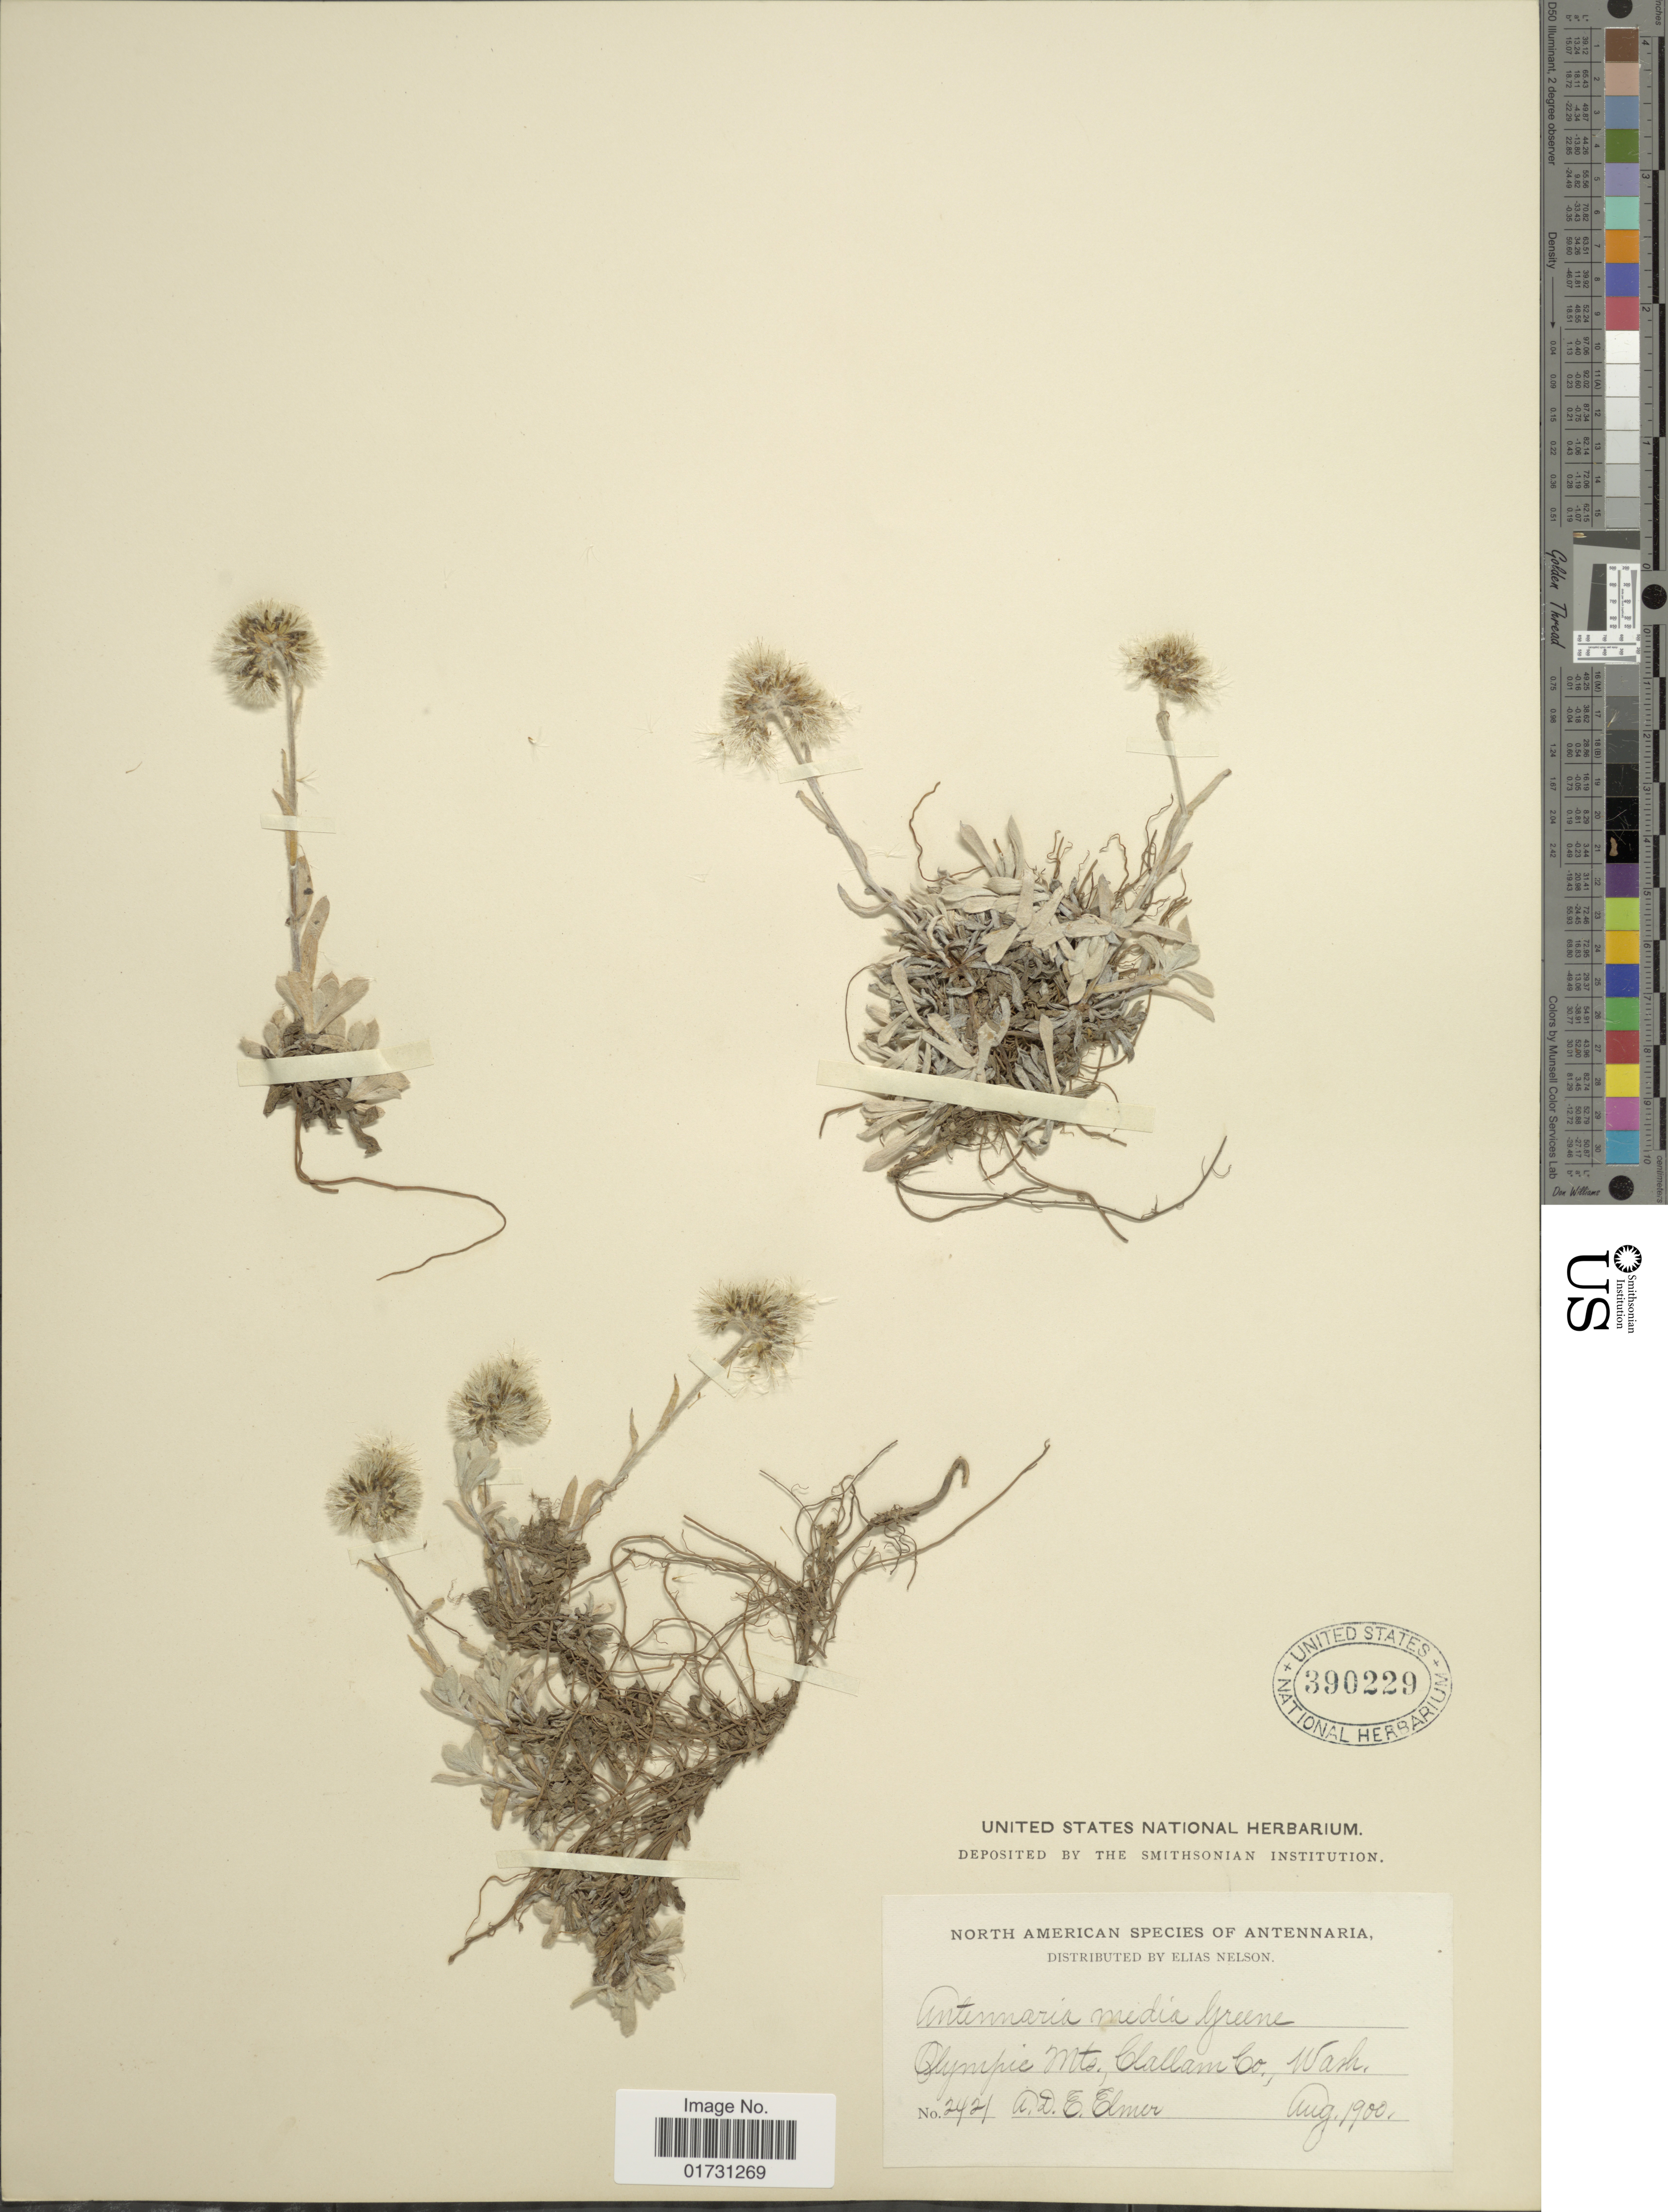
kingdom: Plantae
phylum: Tracheophyta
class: Magnoliopsida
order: Asterales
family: Asteraceae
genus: Antennaria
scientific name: Antennaria media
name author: Greene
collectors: A. D. E. Elmer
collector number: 2421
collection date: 1900-08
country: United States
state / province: Washington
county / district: Clallam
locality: Olympic Mts., Clallam Co. Wash.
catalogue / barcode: US 390229